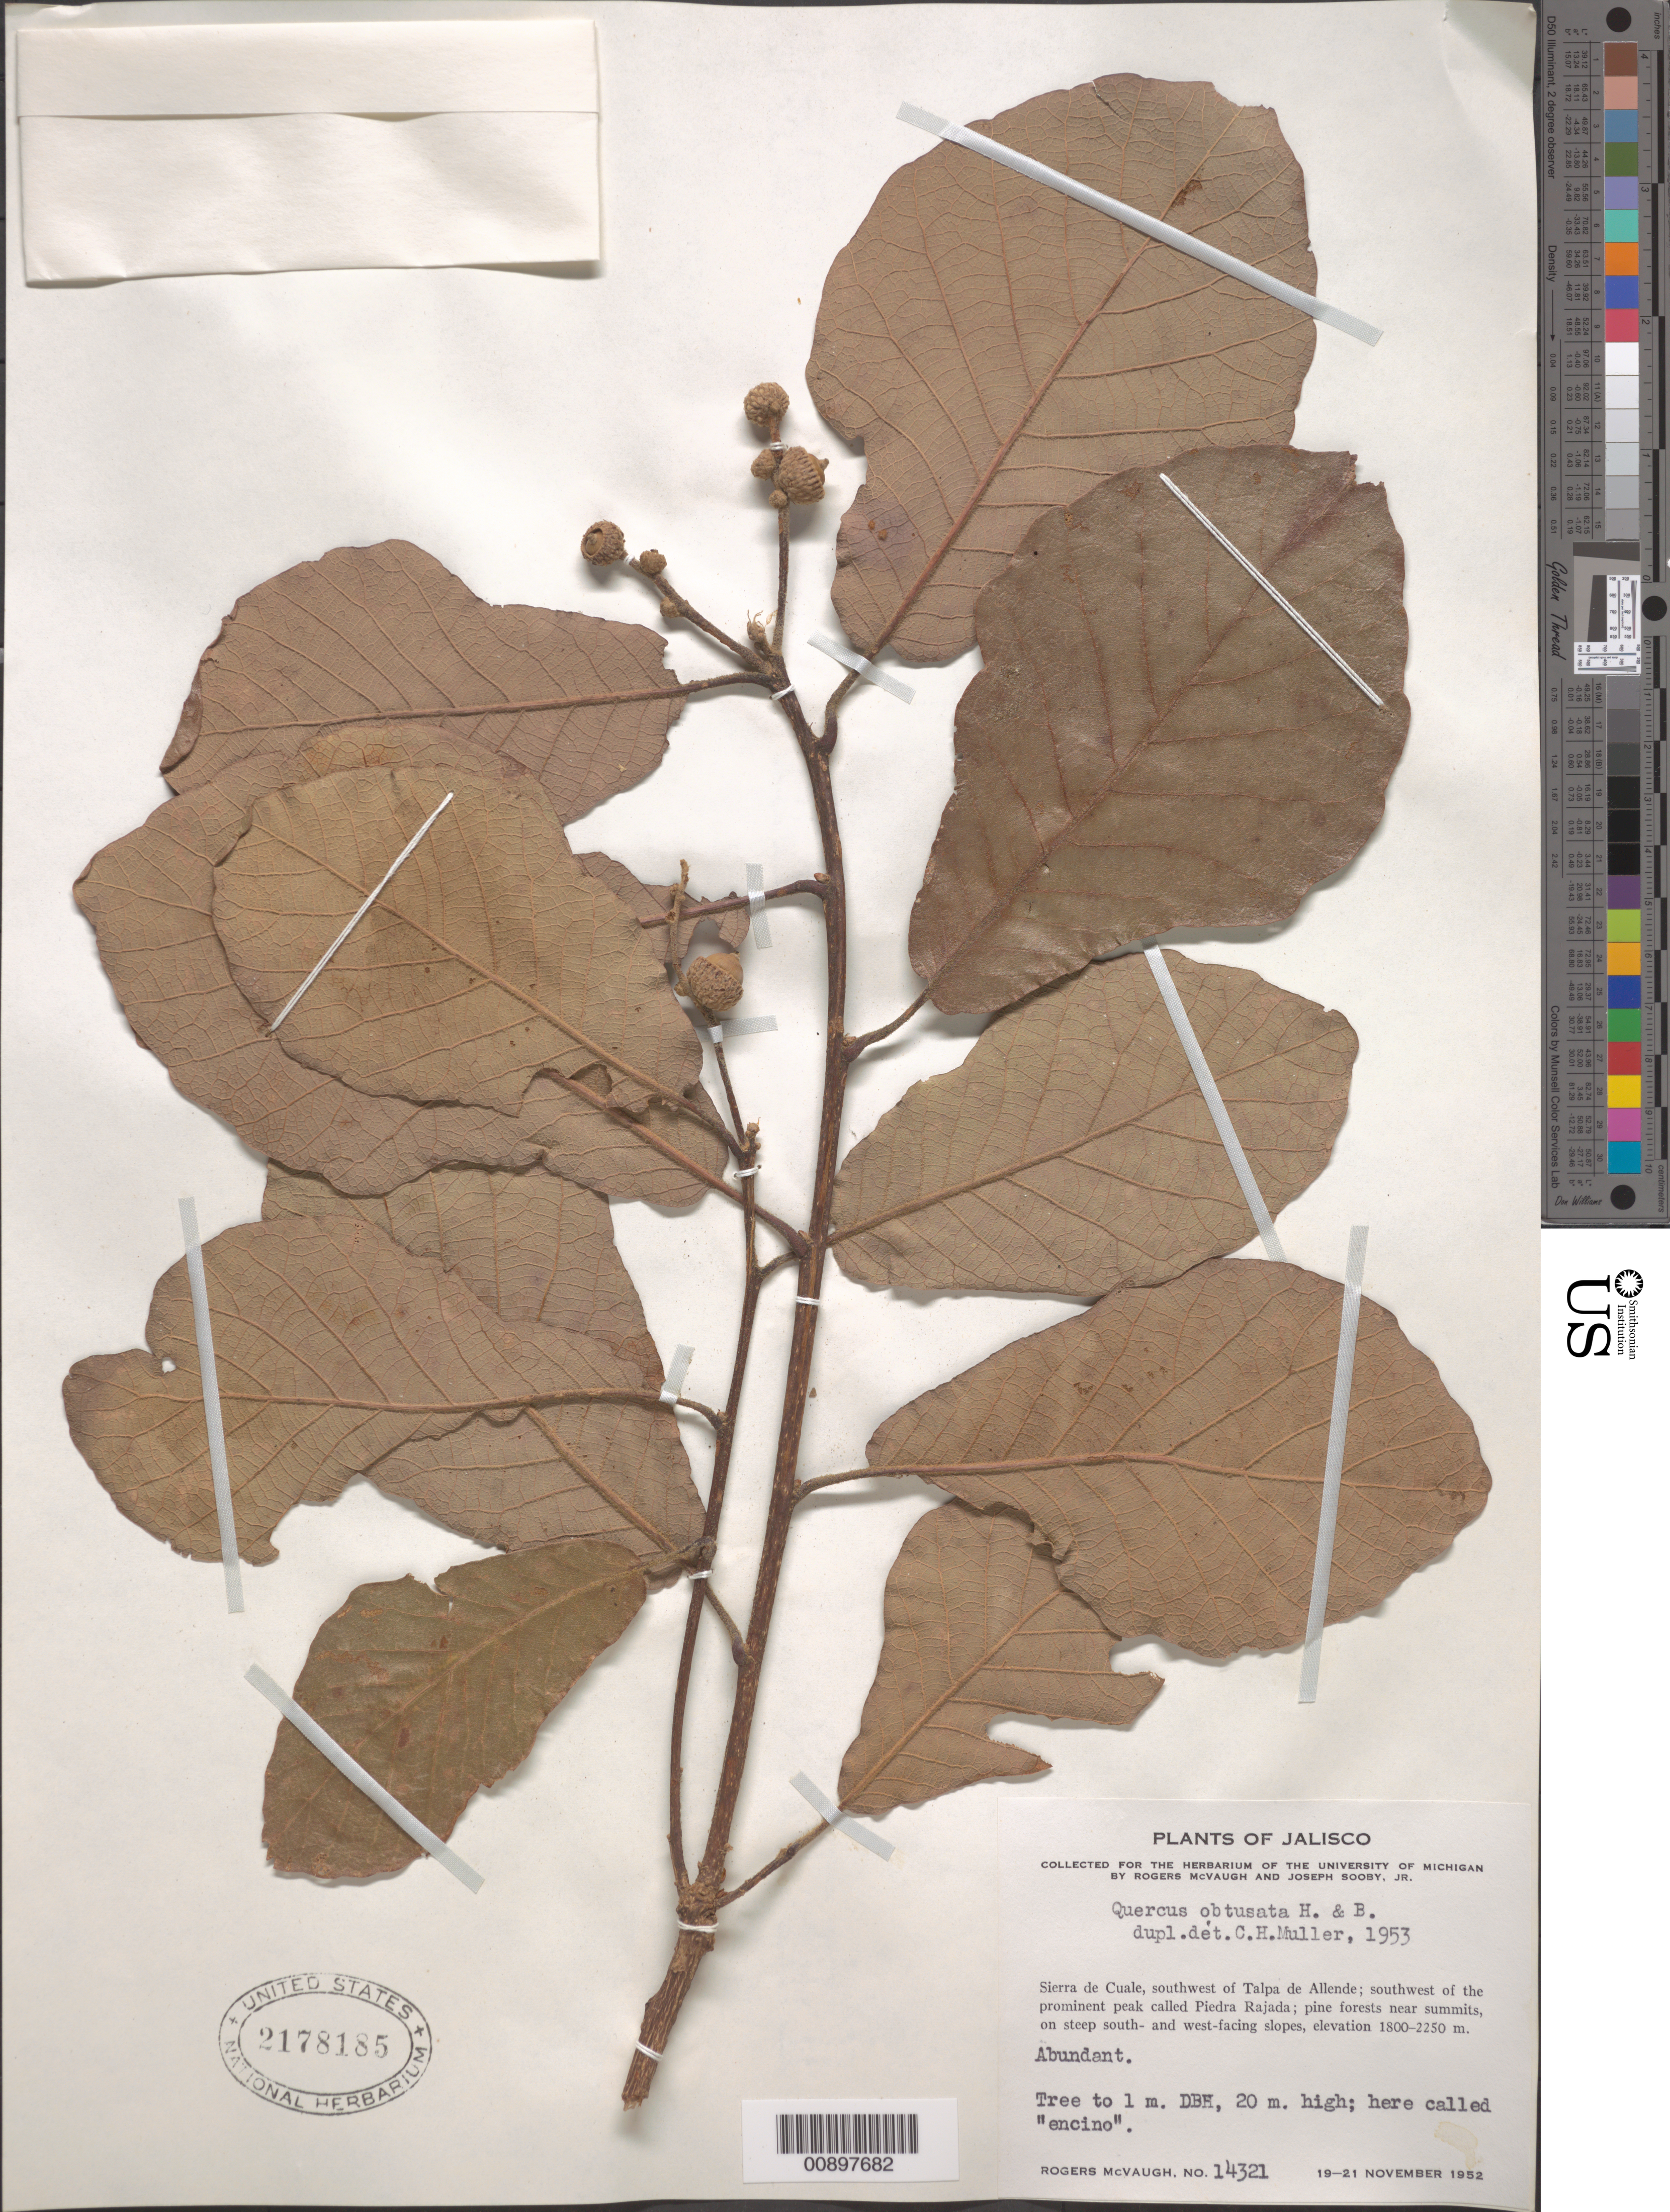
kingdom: Plantae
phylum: Tracheophyta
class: Magnoliopsida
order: Fagales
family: Fagaceae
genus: Quercus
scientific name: Quercus obtusata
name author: Humb. & Bonpl.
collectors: R. McVaugh & J. Sooby Jr.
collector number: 14321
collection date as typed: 19 Nov 1952 to 21 Nov 1952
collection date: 1952-11-19/1952-11-21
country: Mexico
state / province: Jalisco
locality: Sierra de Cuale, southwest of Talpa de Allende; southwest of the prominent peak called Piedra Rajada.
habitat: Pine forests near summits, on steep south - and west- facing slopes.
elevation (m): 2250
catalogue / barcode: US 2178185